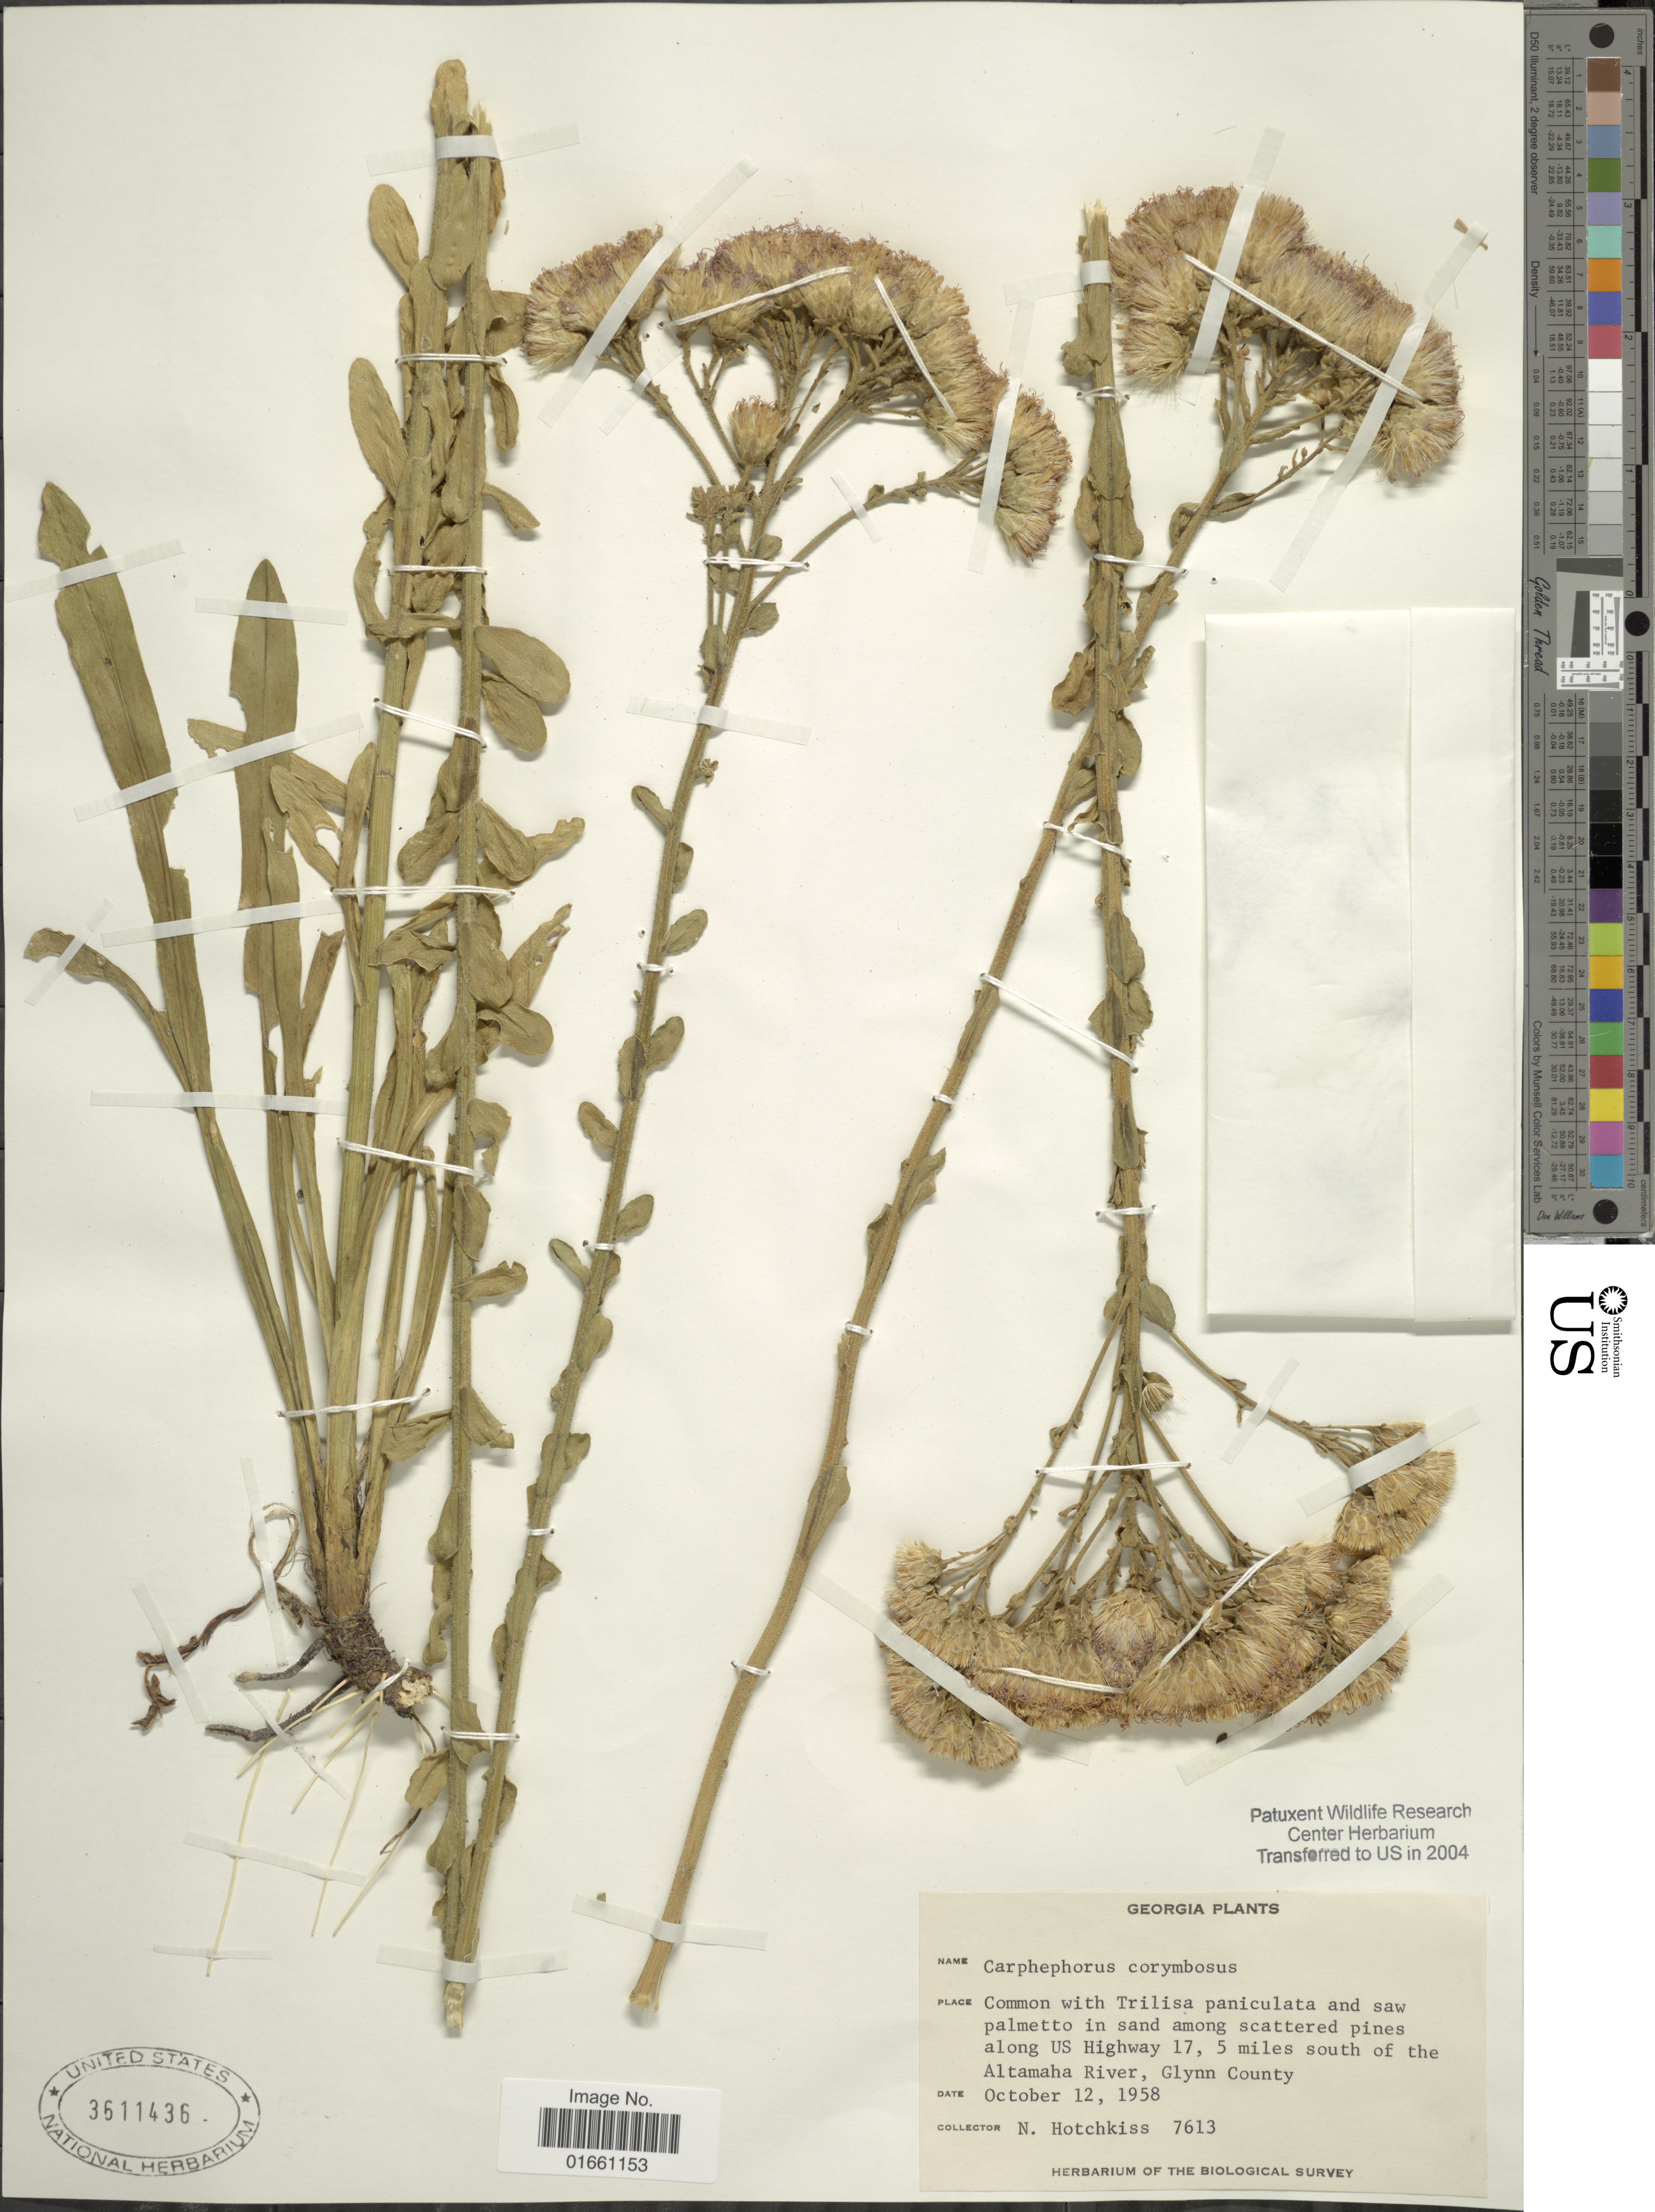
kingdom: Plantae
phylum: Tracheophyta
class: Magnoliopsida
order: Asterales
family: Asteraceae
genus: Carphephorus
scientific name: Carphephorus corymbosus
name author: (Nutt.) Torr. & A. Gray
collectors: N. Hotchkiss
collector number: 7613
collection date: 1958-10-12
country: United States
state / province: Georgia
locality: Among Scatterd pines along US Highway 17, 5 miles south of the Altamaha River, Glynn County.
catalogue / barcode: US 3611436